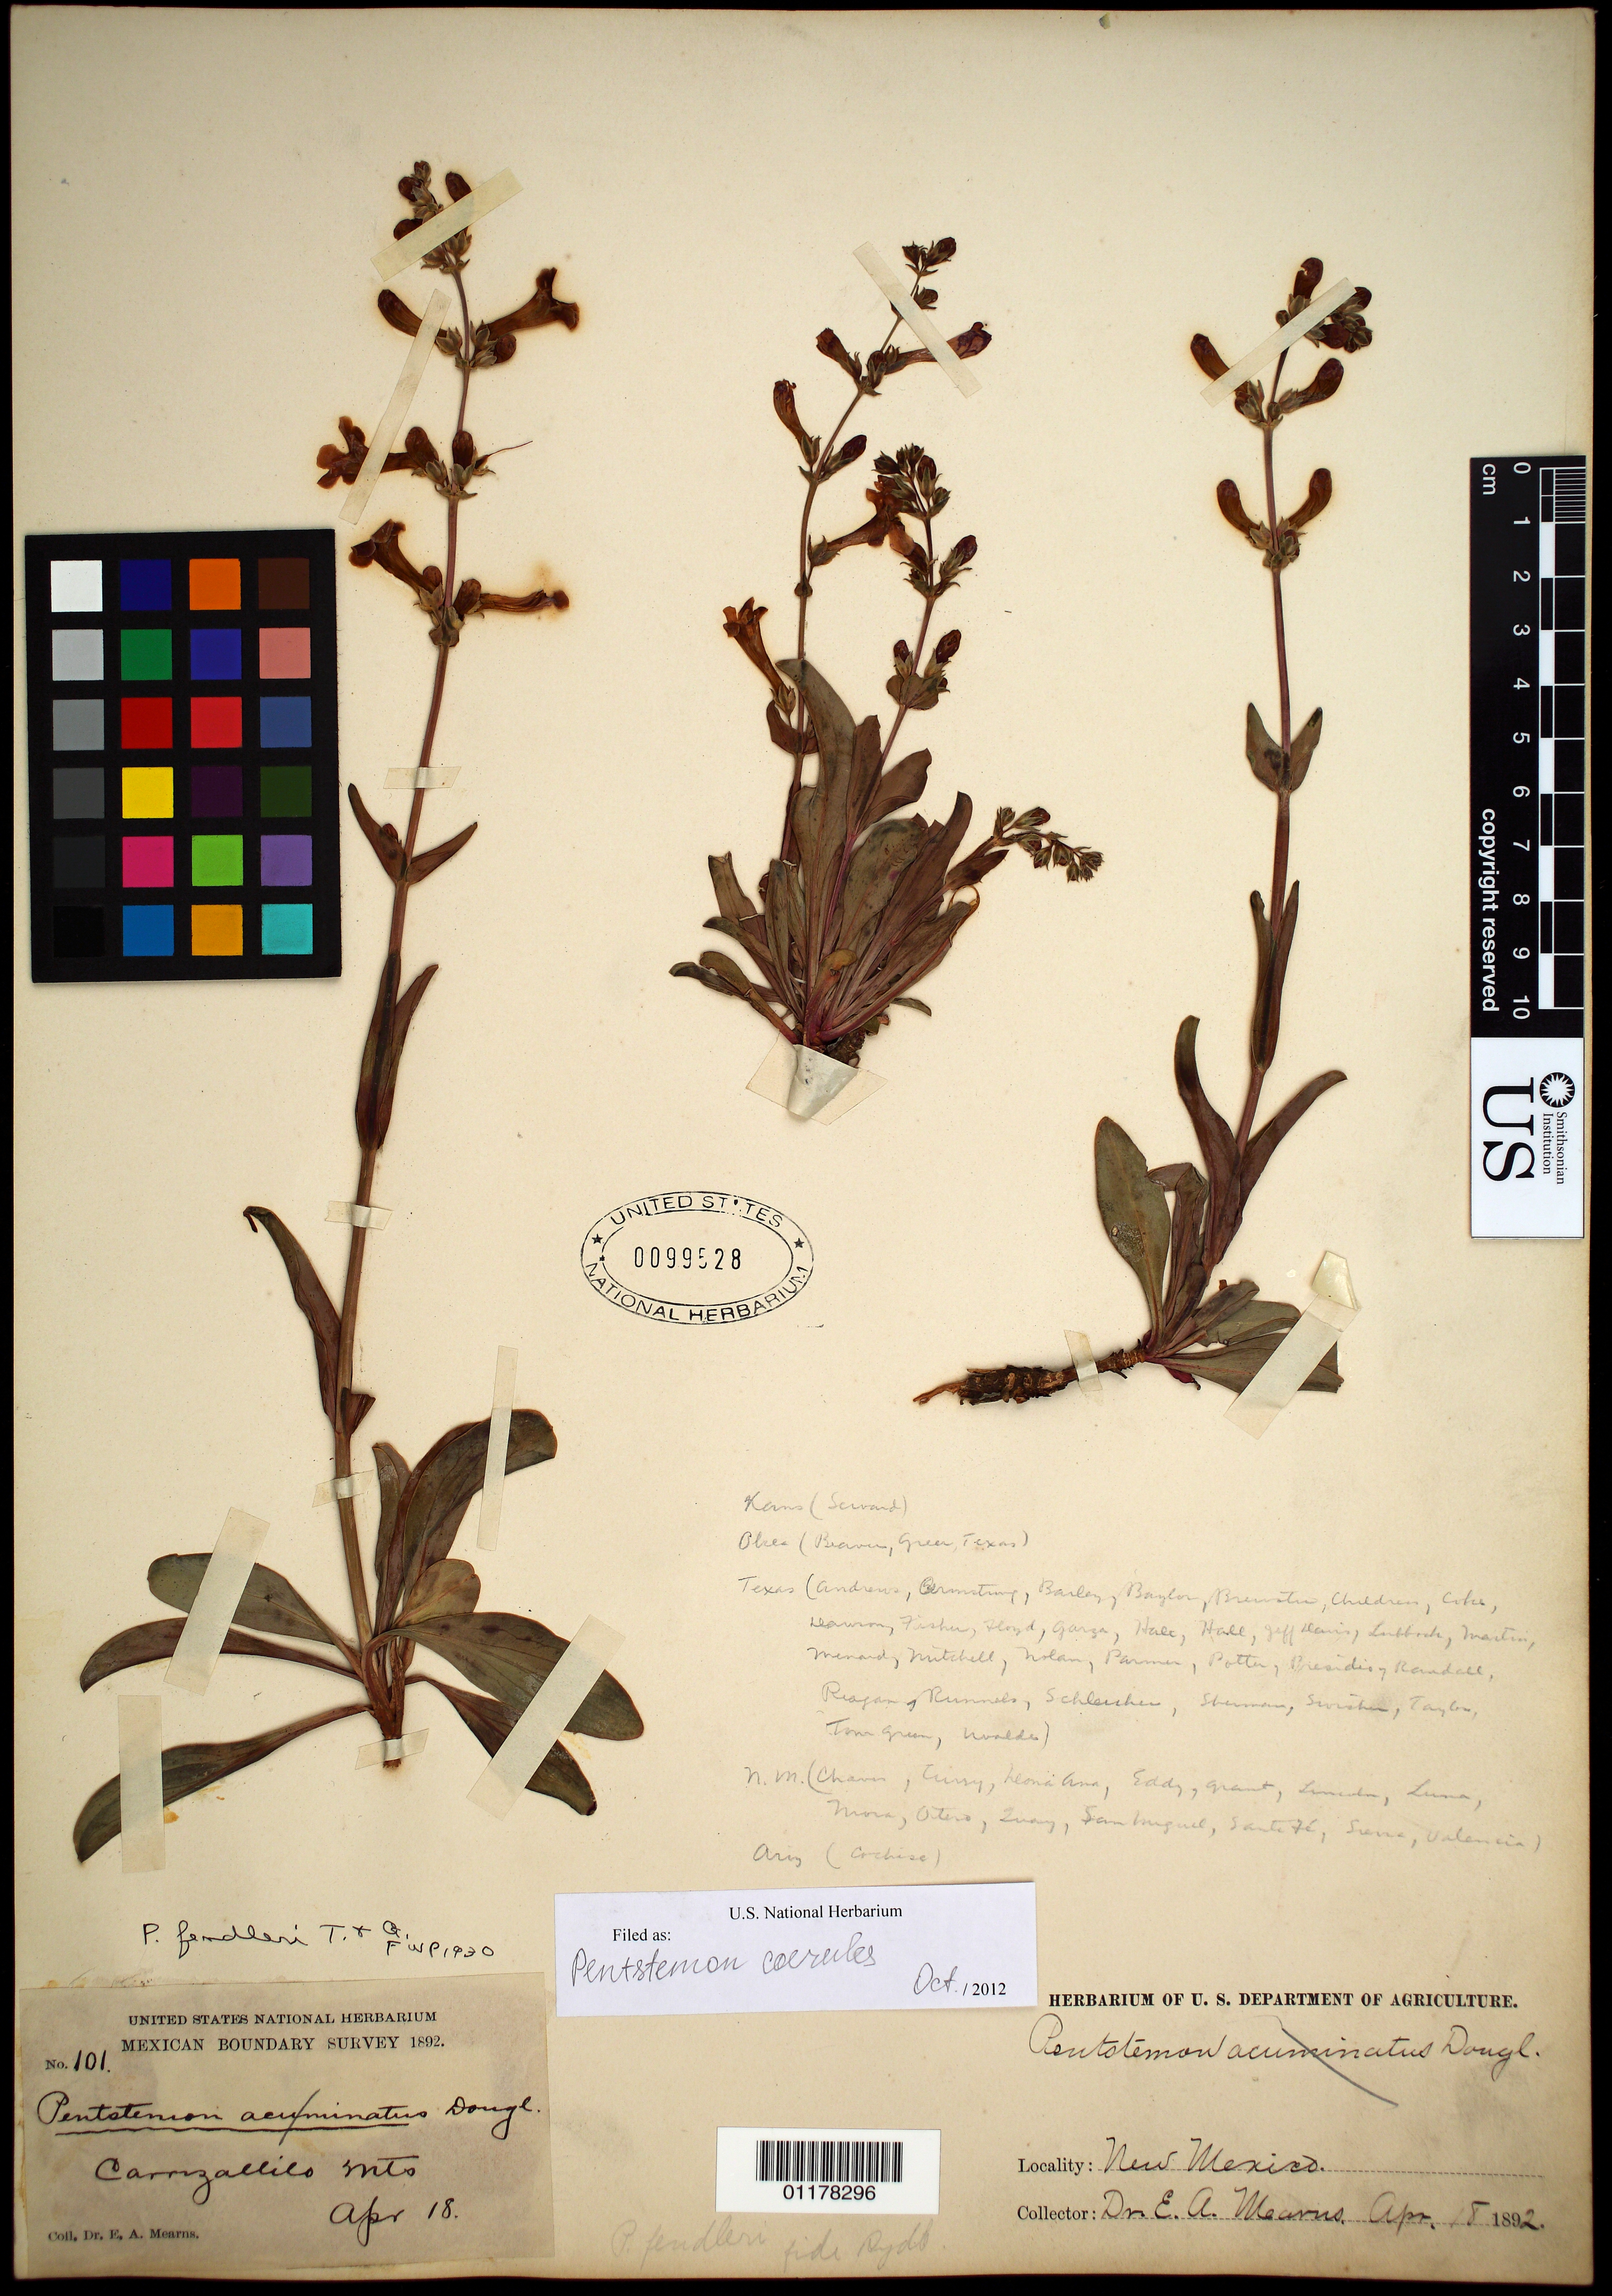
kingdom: Plantae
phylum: Tracheophyta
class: Magnoliopsida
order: Lamiales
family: Plantaginaceae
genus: Penstemon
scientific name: Penstemon coeruleus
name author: Nutt.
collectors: E. A. Mearns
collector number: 101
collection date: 1892-04-18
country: United States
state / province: New Mexico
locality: Carrizalillo Mountains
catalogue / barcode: US 99528